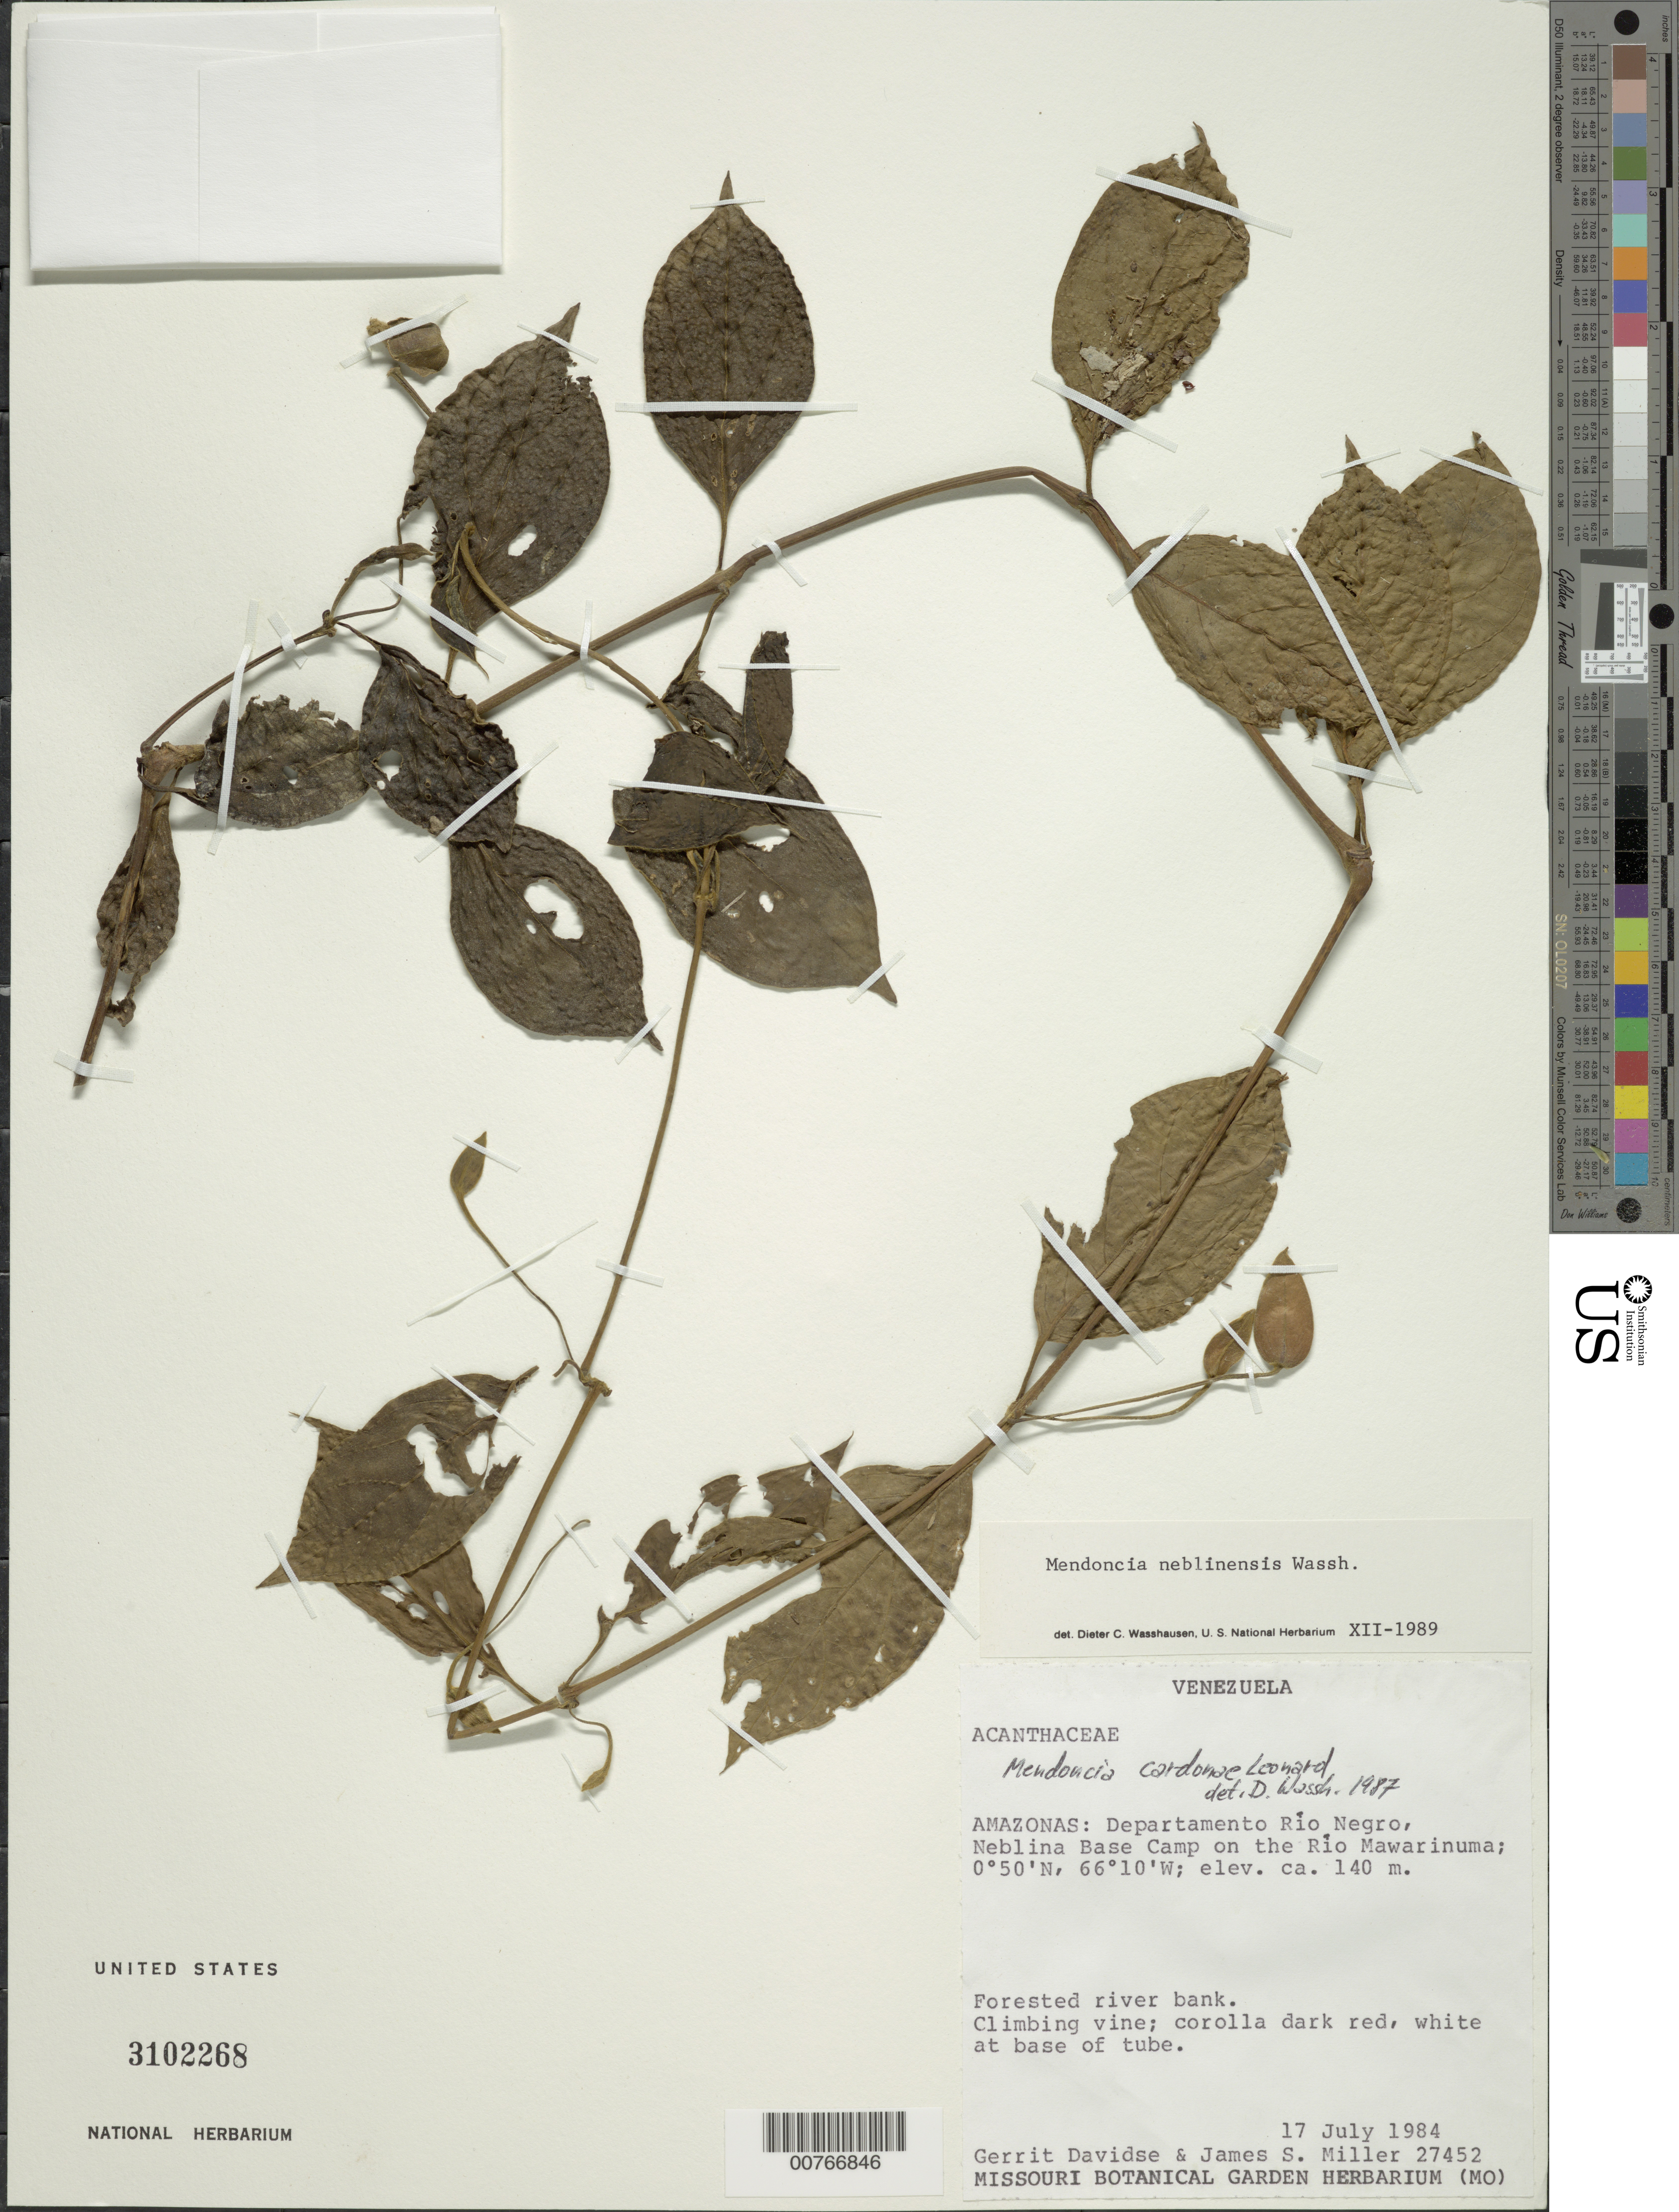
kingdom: Plantae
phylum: Tracheophyta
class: Magnoliopsida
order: Lamiales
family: Acanthaceae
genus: Mendoncia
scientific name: Mendoncia neblinensis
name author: Wassh.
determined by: Wasshausen, Dieter C., (BOT), Smithsonian Institution - National Museum of Natural History (UNITED STATES)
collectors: G. Davidse & J. S. Miller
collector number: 27452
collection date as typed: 17-Jul-84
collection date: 1984-07-17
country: Venezuela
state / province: Amazonas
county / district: Río Negro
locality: Neblina Base Camp, Río Mawarinuma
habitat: Forested river bank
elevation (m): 140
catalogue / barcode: US 3102268